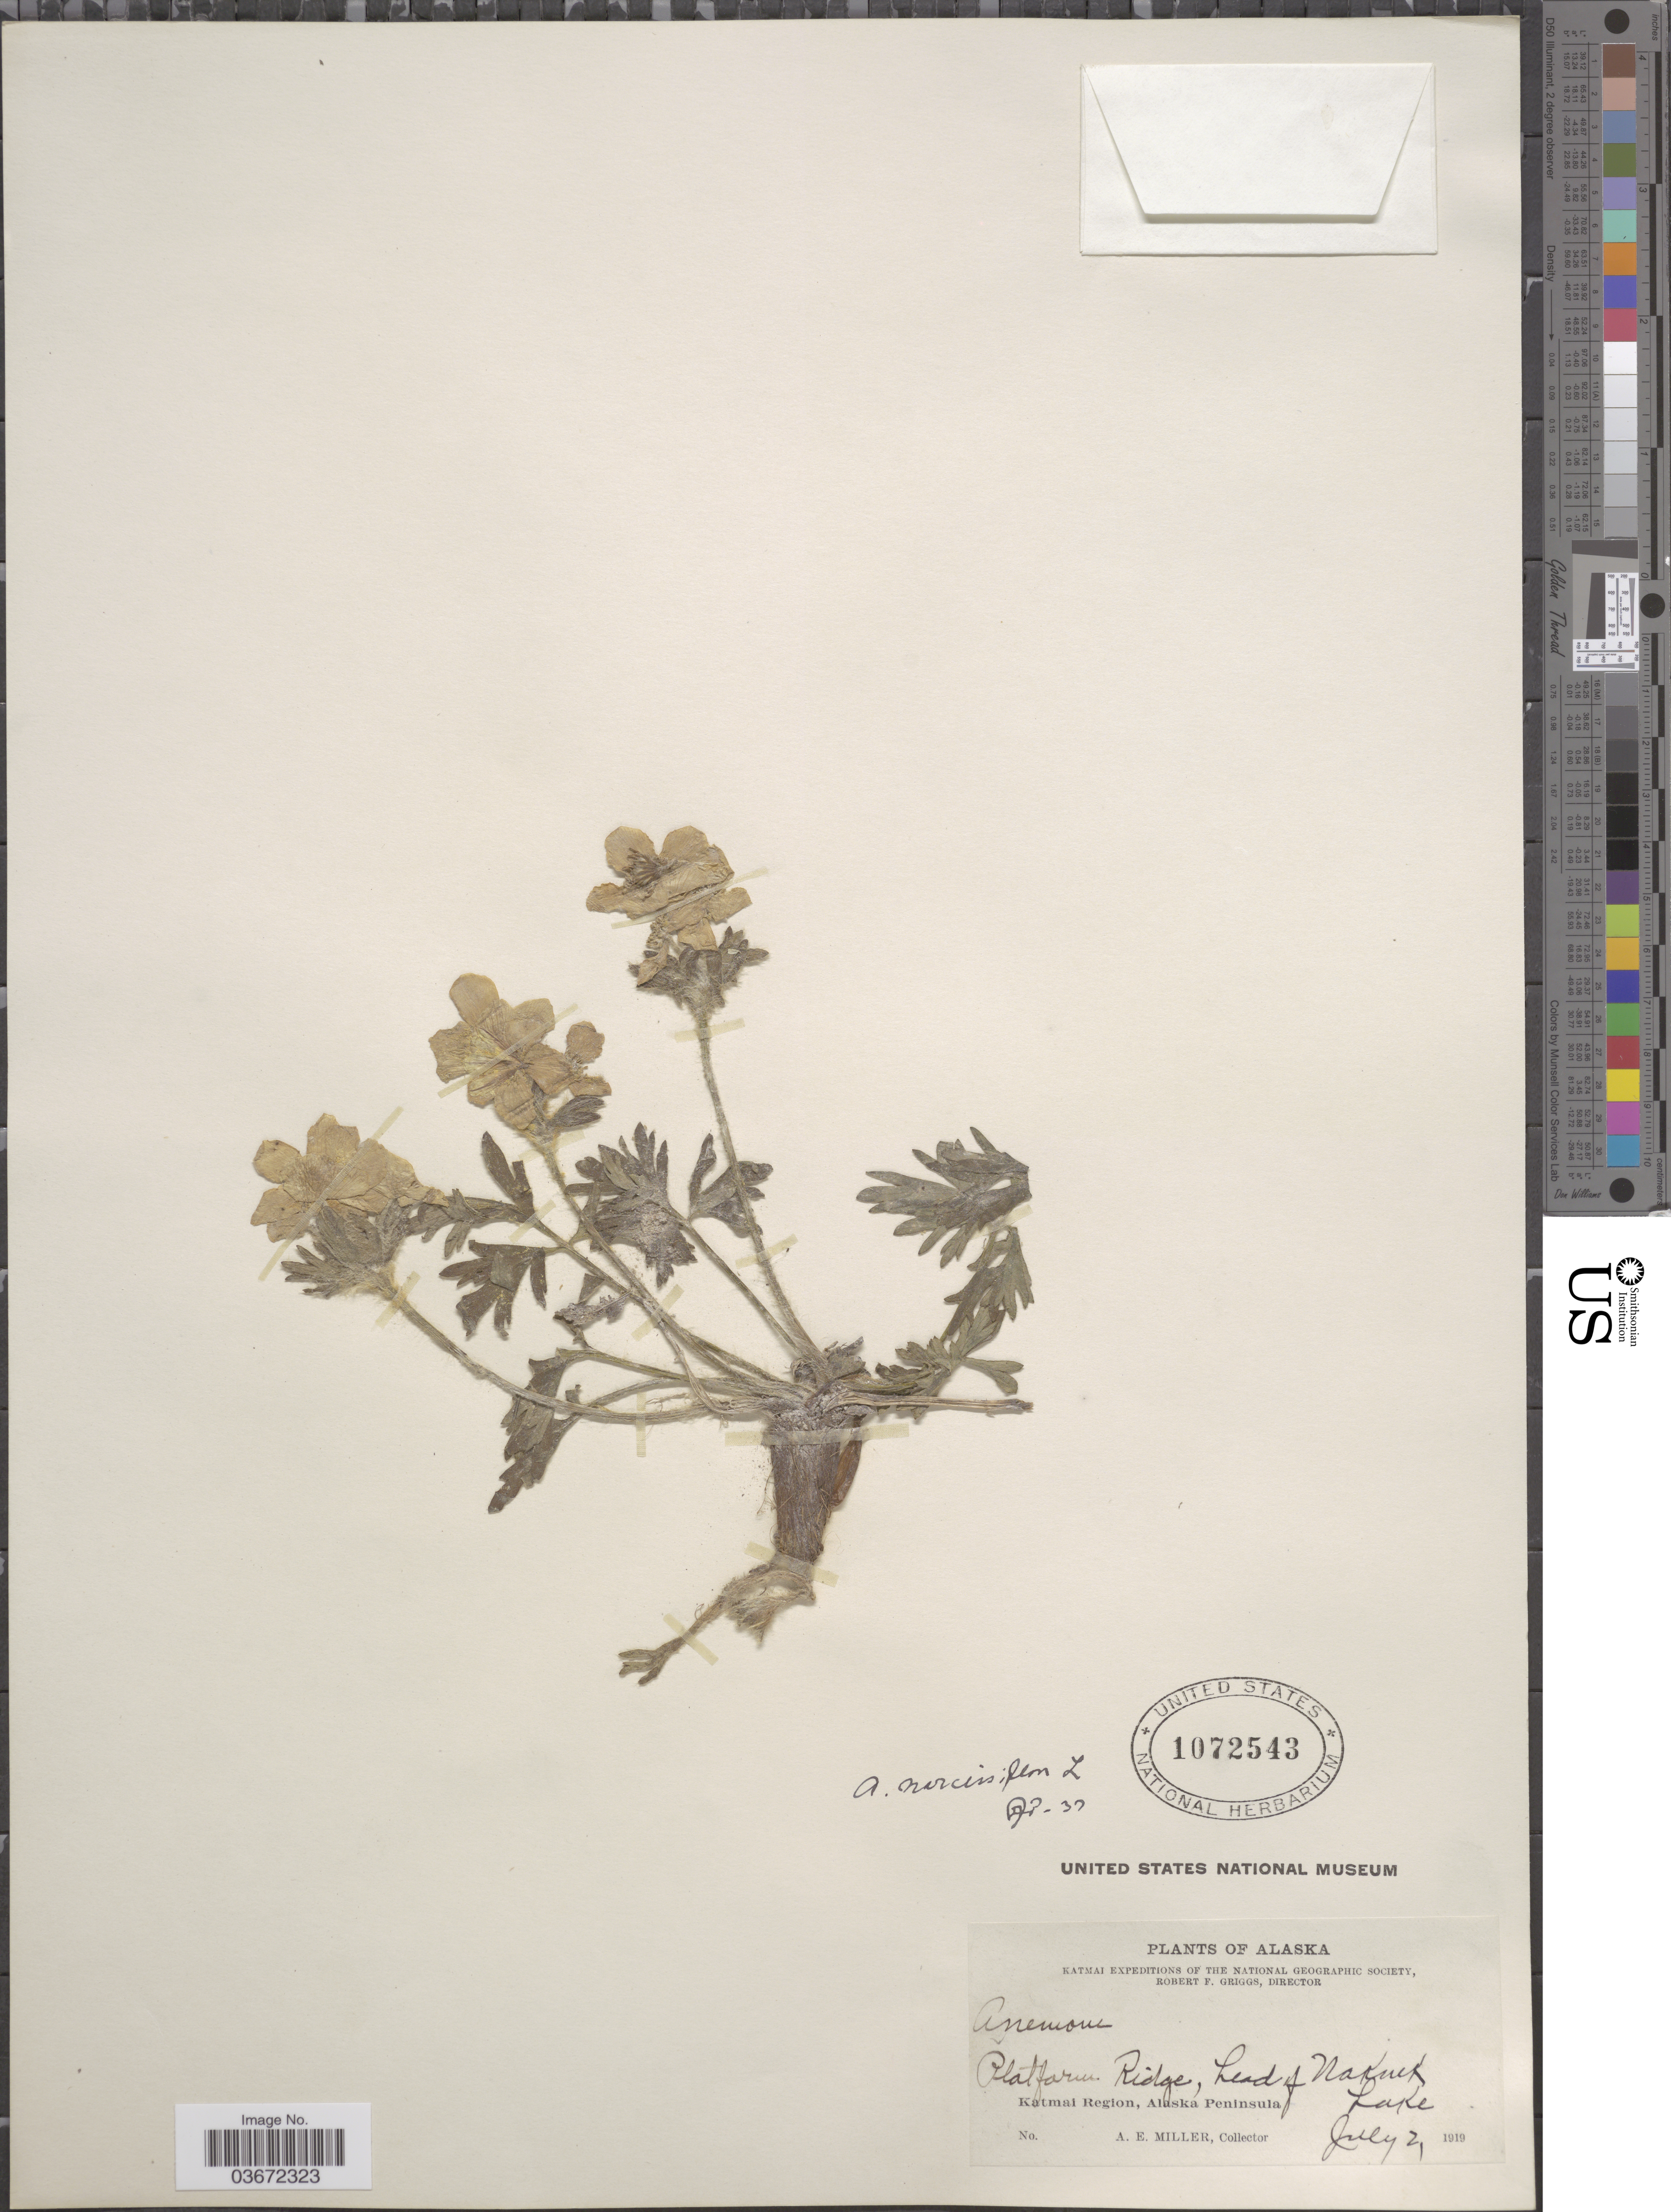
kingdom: Plantae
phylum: Tracheophyta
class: Magnoliopsida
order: Ranunculales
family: Ranunculaceae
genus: Anemone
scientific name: Anemone narcissiflora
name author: L.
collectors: A. E. Miller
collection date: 1919-07-02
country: United States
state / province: Alaska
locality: Platform Ridge, head of Naknek. Katmai Region, Alaska Peninsula.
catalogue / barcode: US 1072543